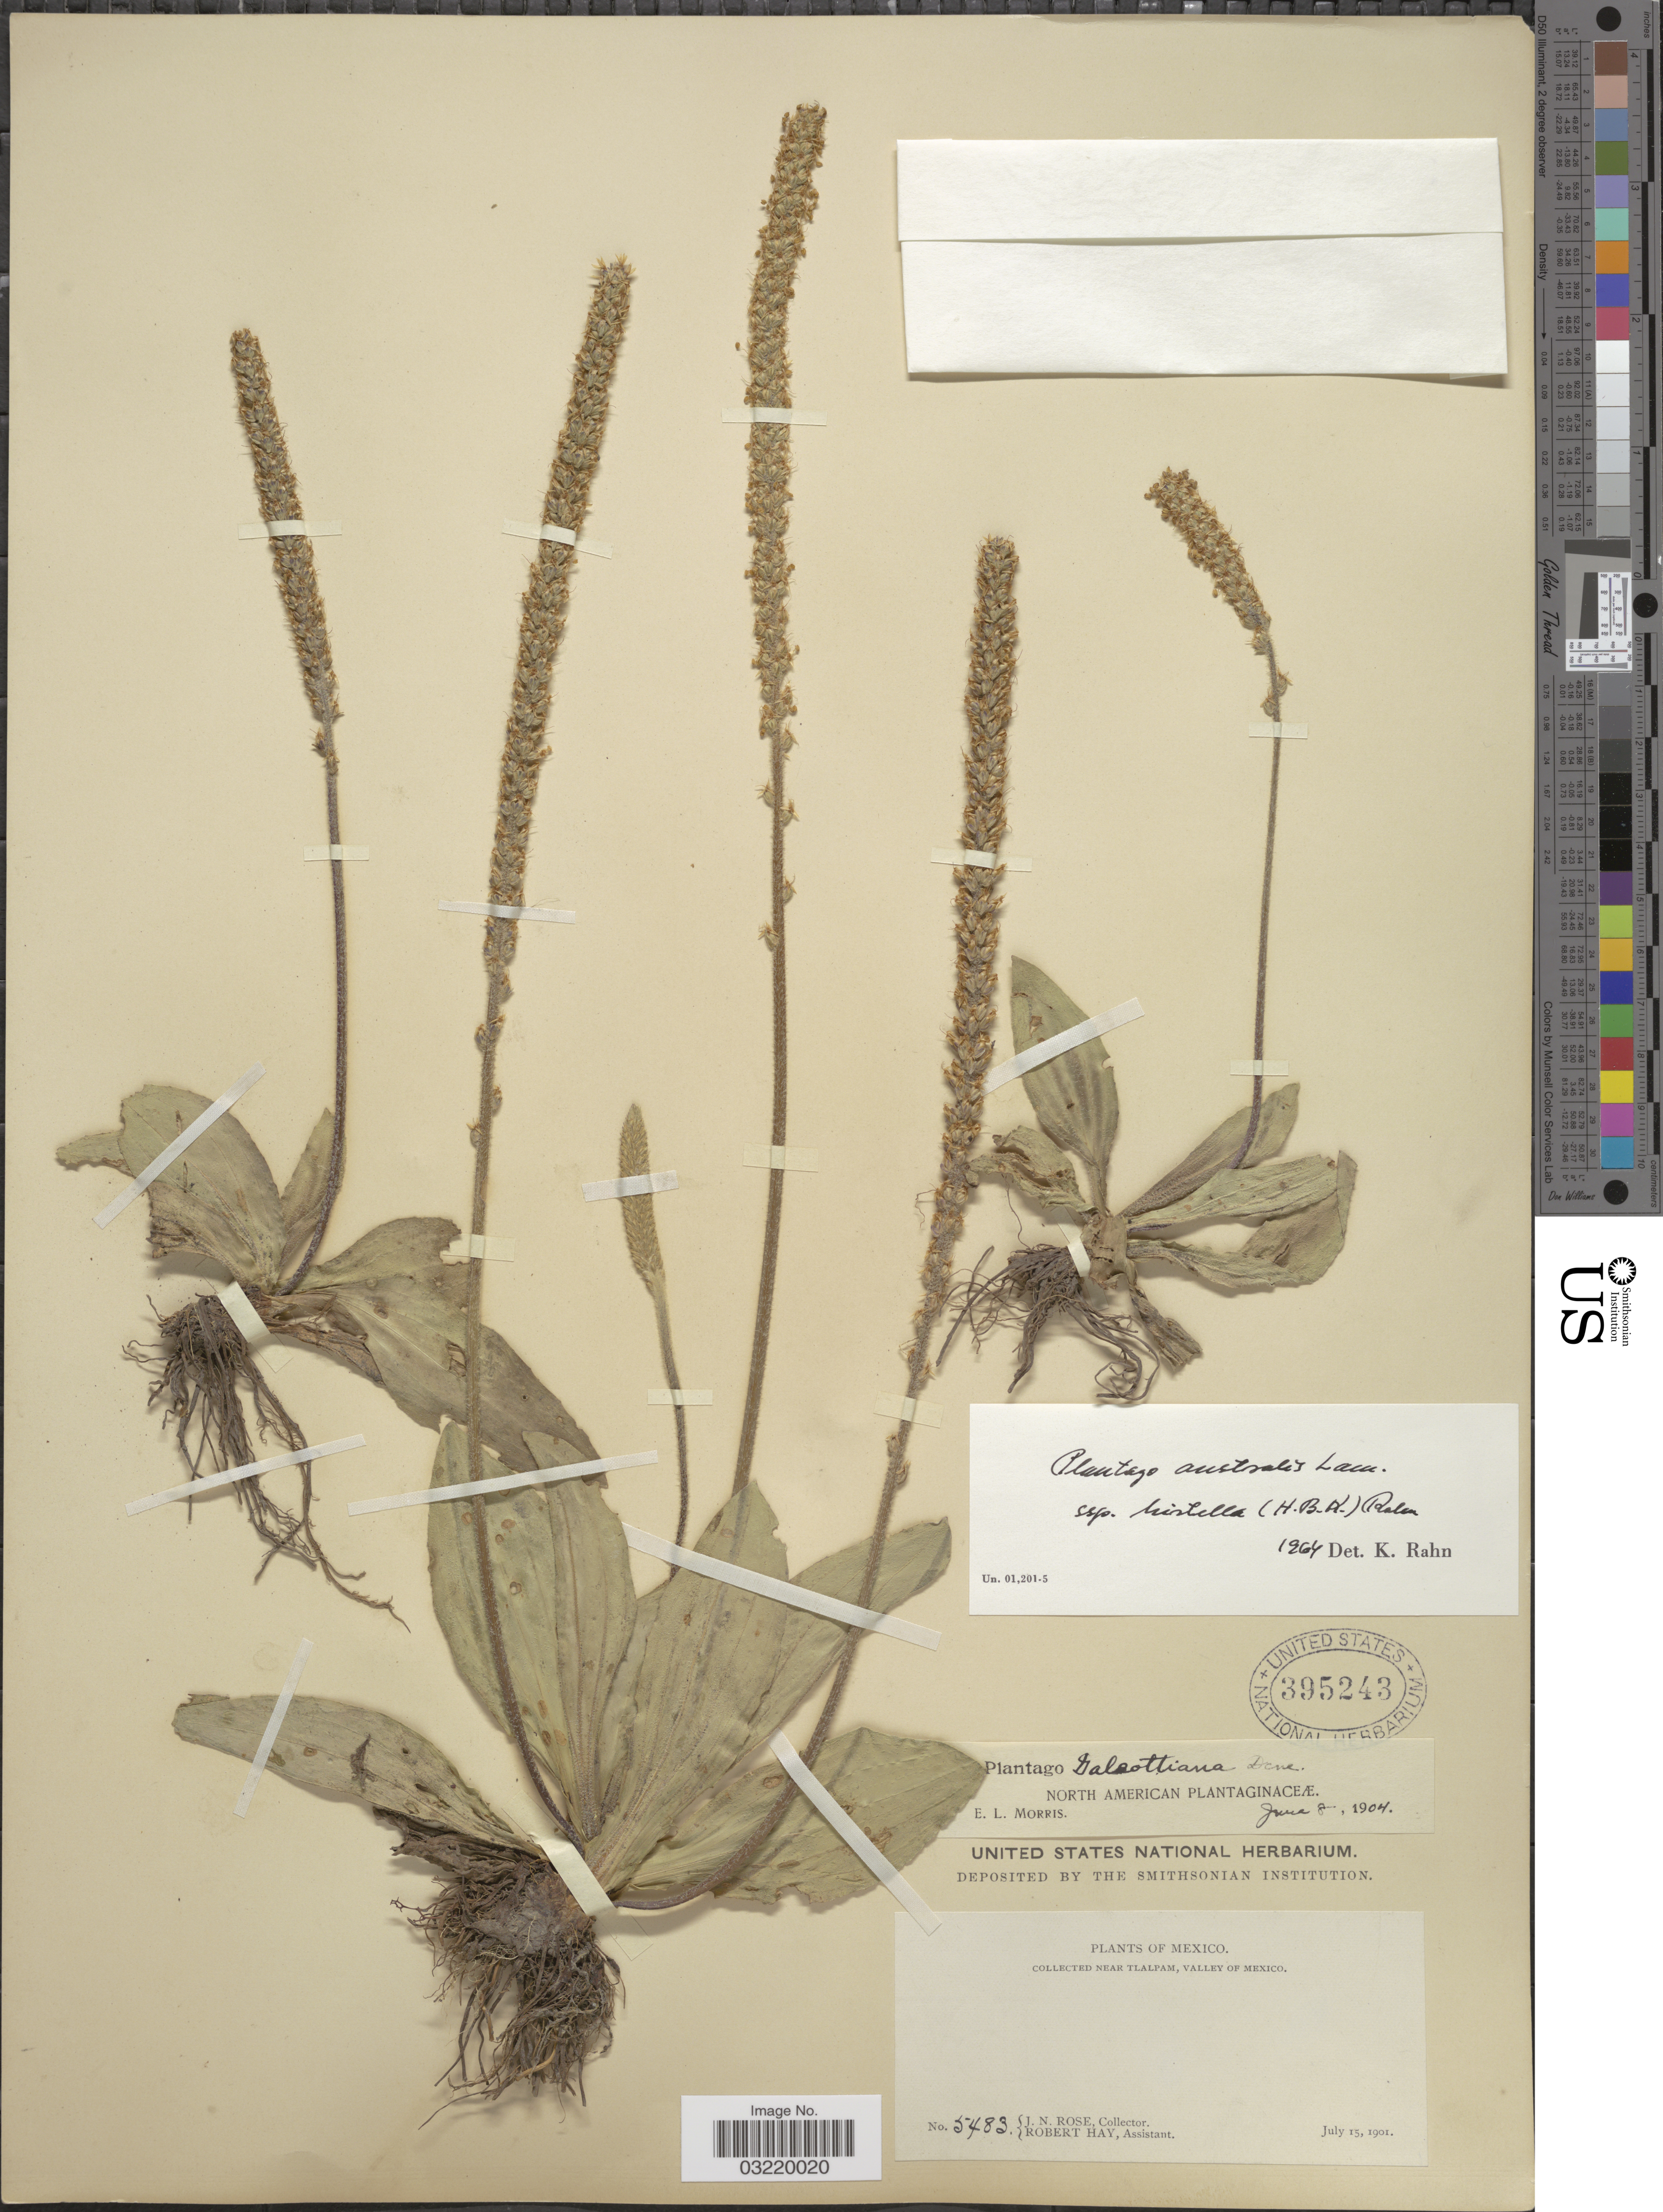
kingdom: Plantae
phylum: Tracheophyta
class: Magnoliopsida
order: Lamiales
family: Plantaginaceae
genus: Plantago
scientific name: Plantago australis subsp. hirtella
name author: (Kunth) Rahn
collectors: J. N. Rose & R. Hay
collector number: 5483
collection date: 1901-07-15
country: Mexico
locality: Near Tlalpam, Valley of Mexico.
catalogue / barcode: US 395243